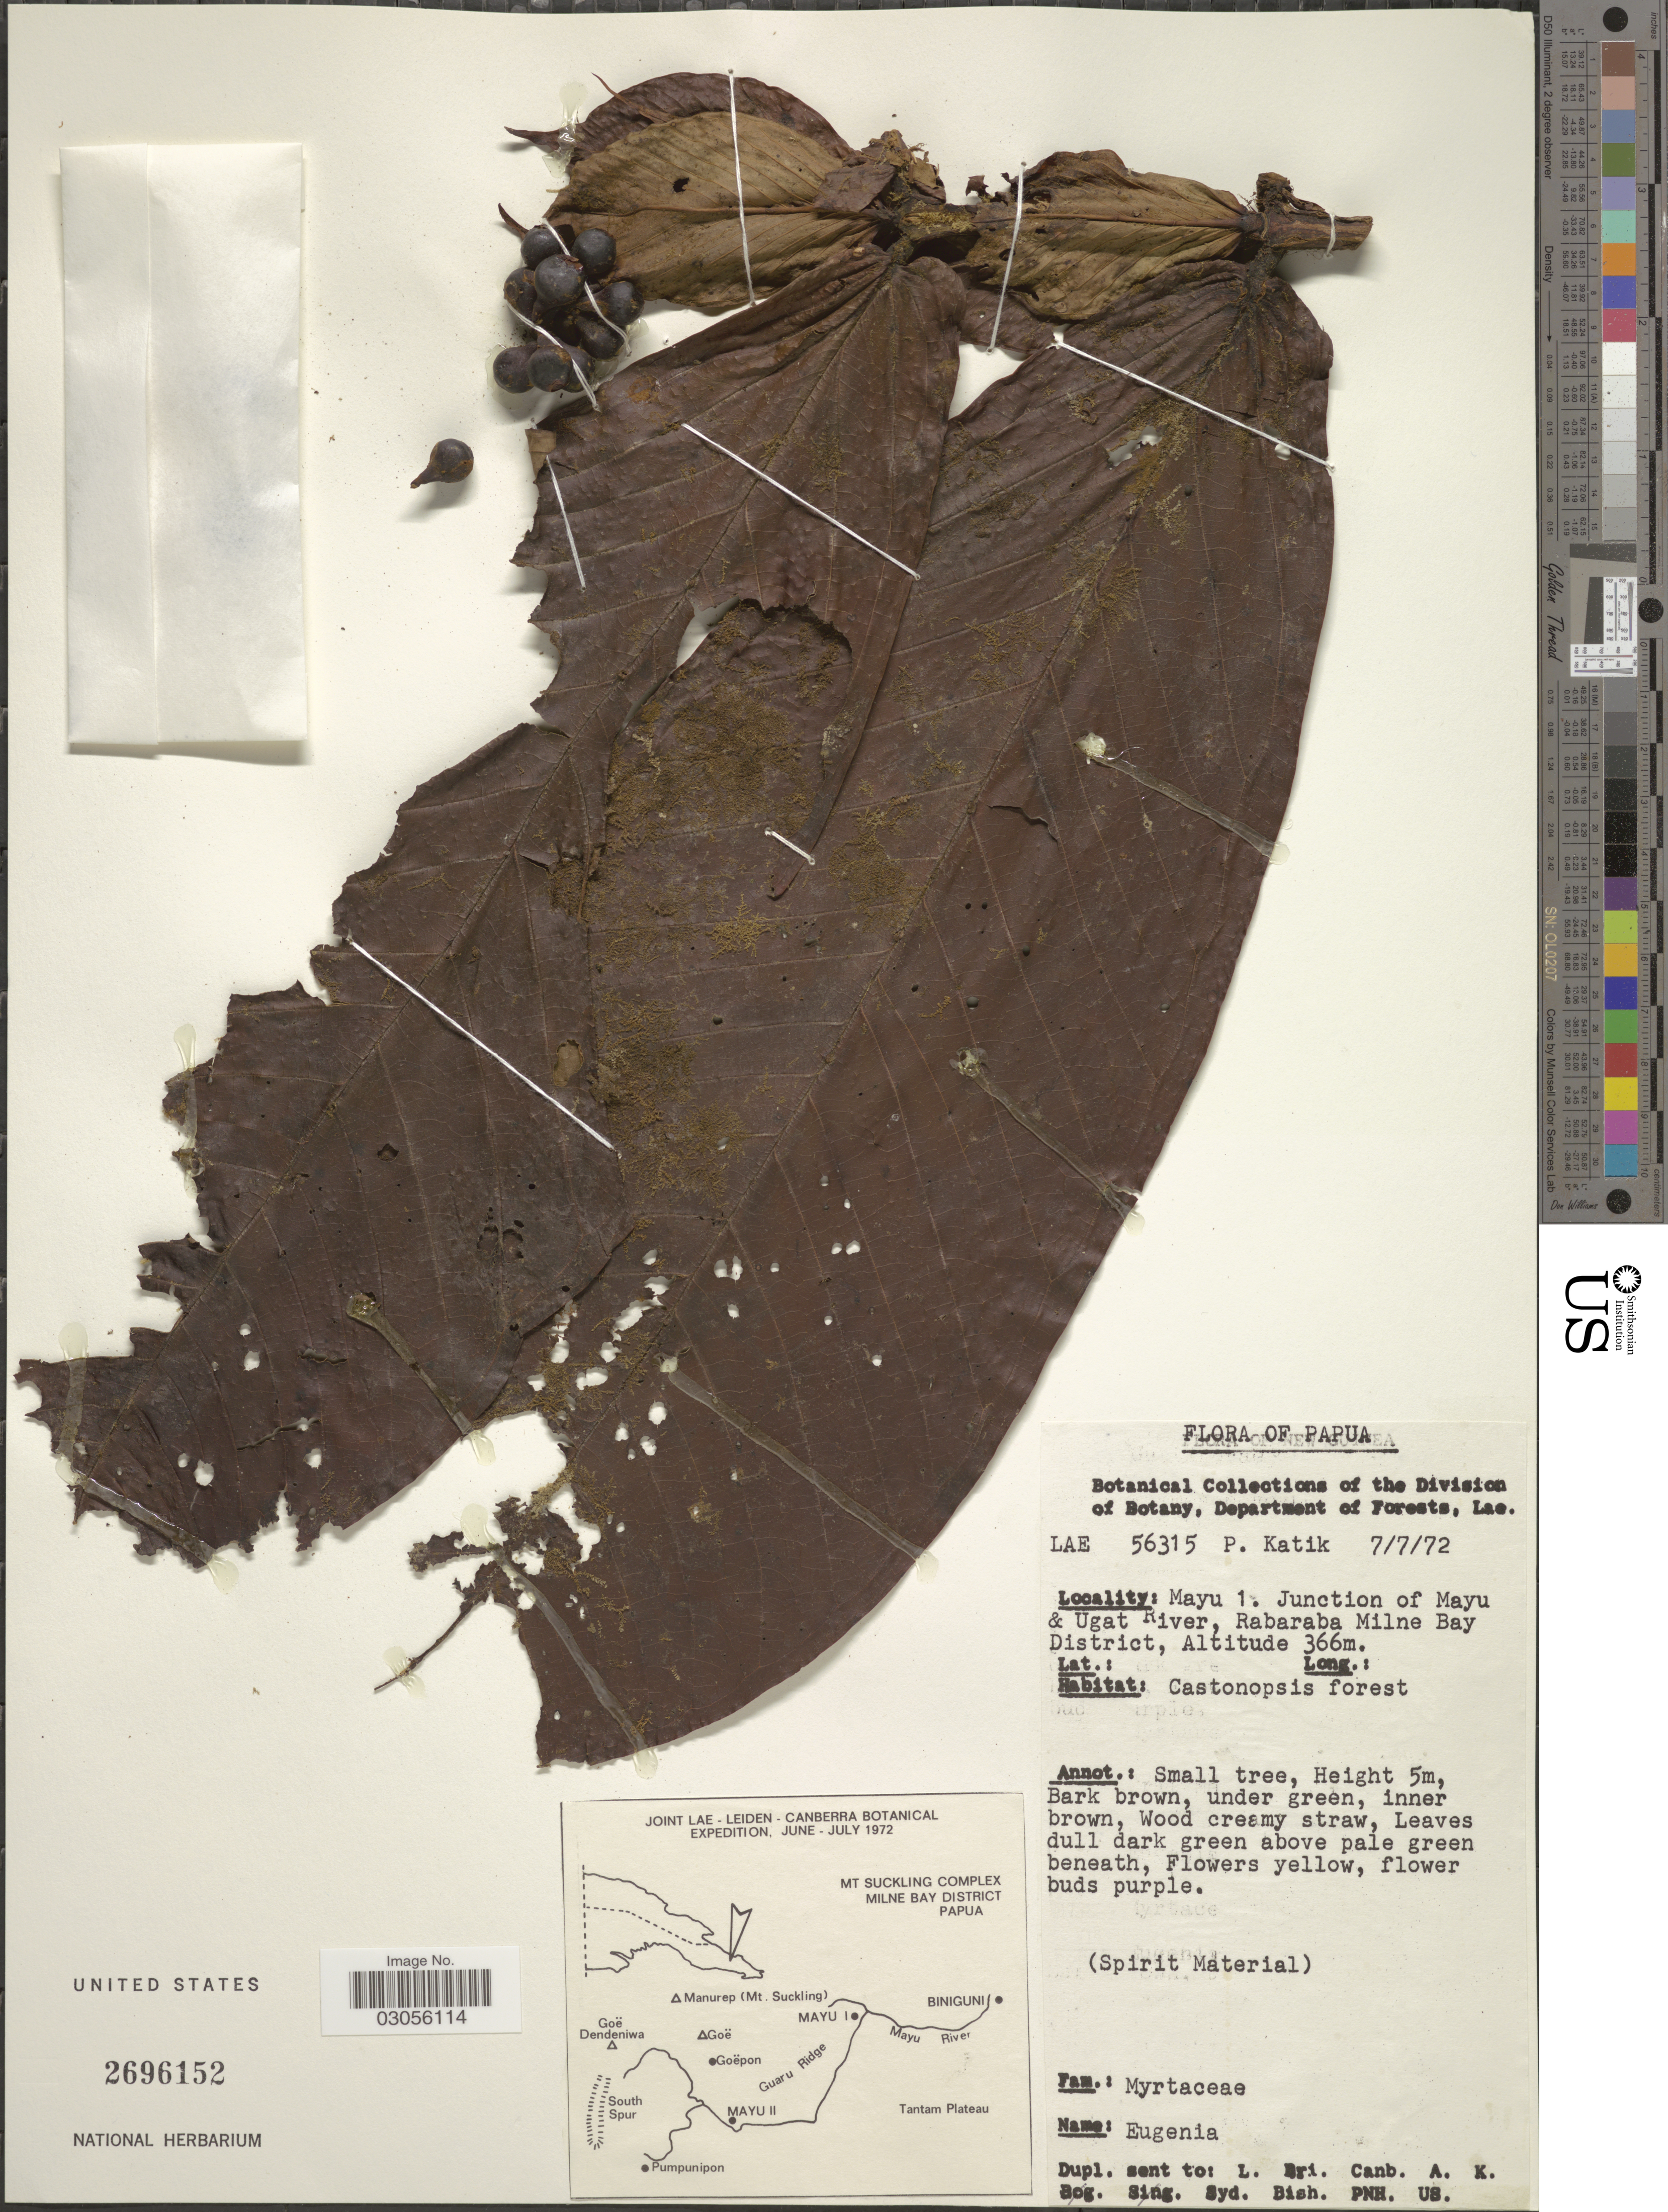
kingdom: Plantae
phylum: Tracheophyta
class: Magnoliopsida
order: Myrtales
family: Myrtaceae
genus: Syzygium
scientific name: Syzygium sp.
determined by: Strong, M. T., (US), Smithsonian Institution - National Museum of Natural History (UNITED STATES)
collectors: P. Katik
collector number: LAE 56315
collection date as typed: Transcribed d/m/y: 7/7/72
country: Papua New Guinea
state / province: Milne Bay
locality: Papua. Mayu 1. Junction of Mayu & Ugat River, Rabaraba Milne Bay District.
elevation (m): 366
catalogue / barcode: US 2696152